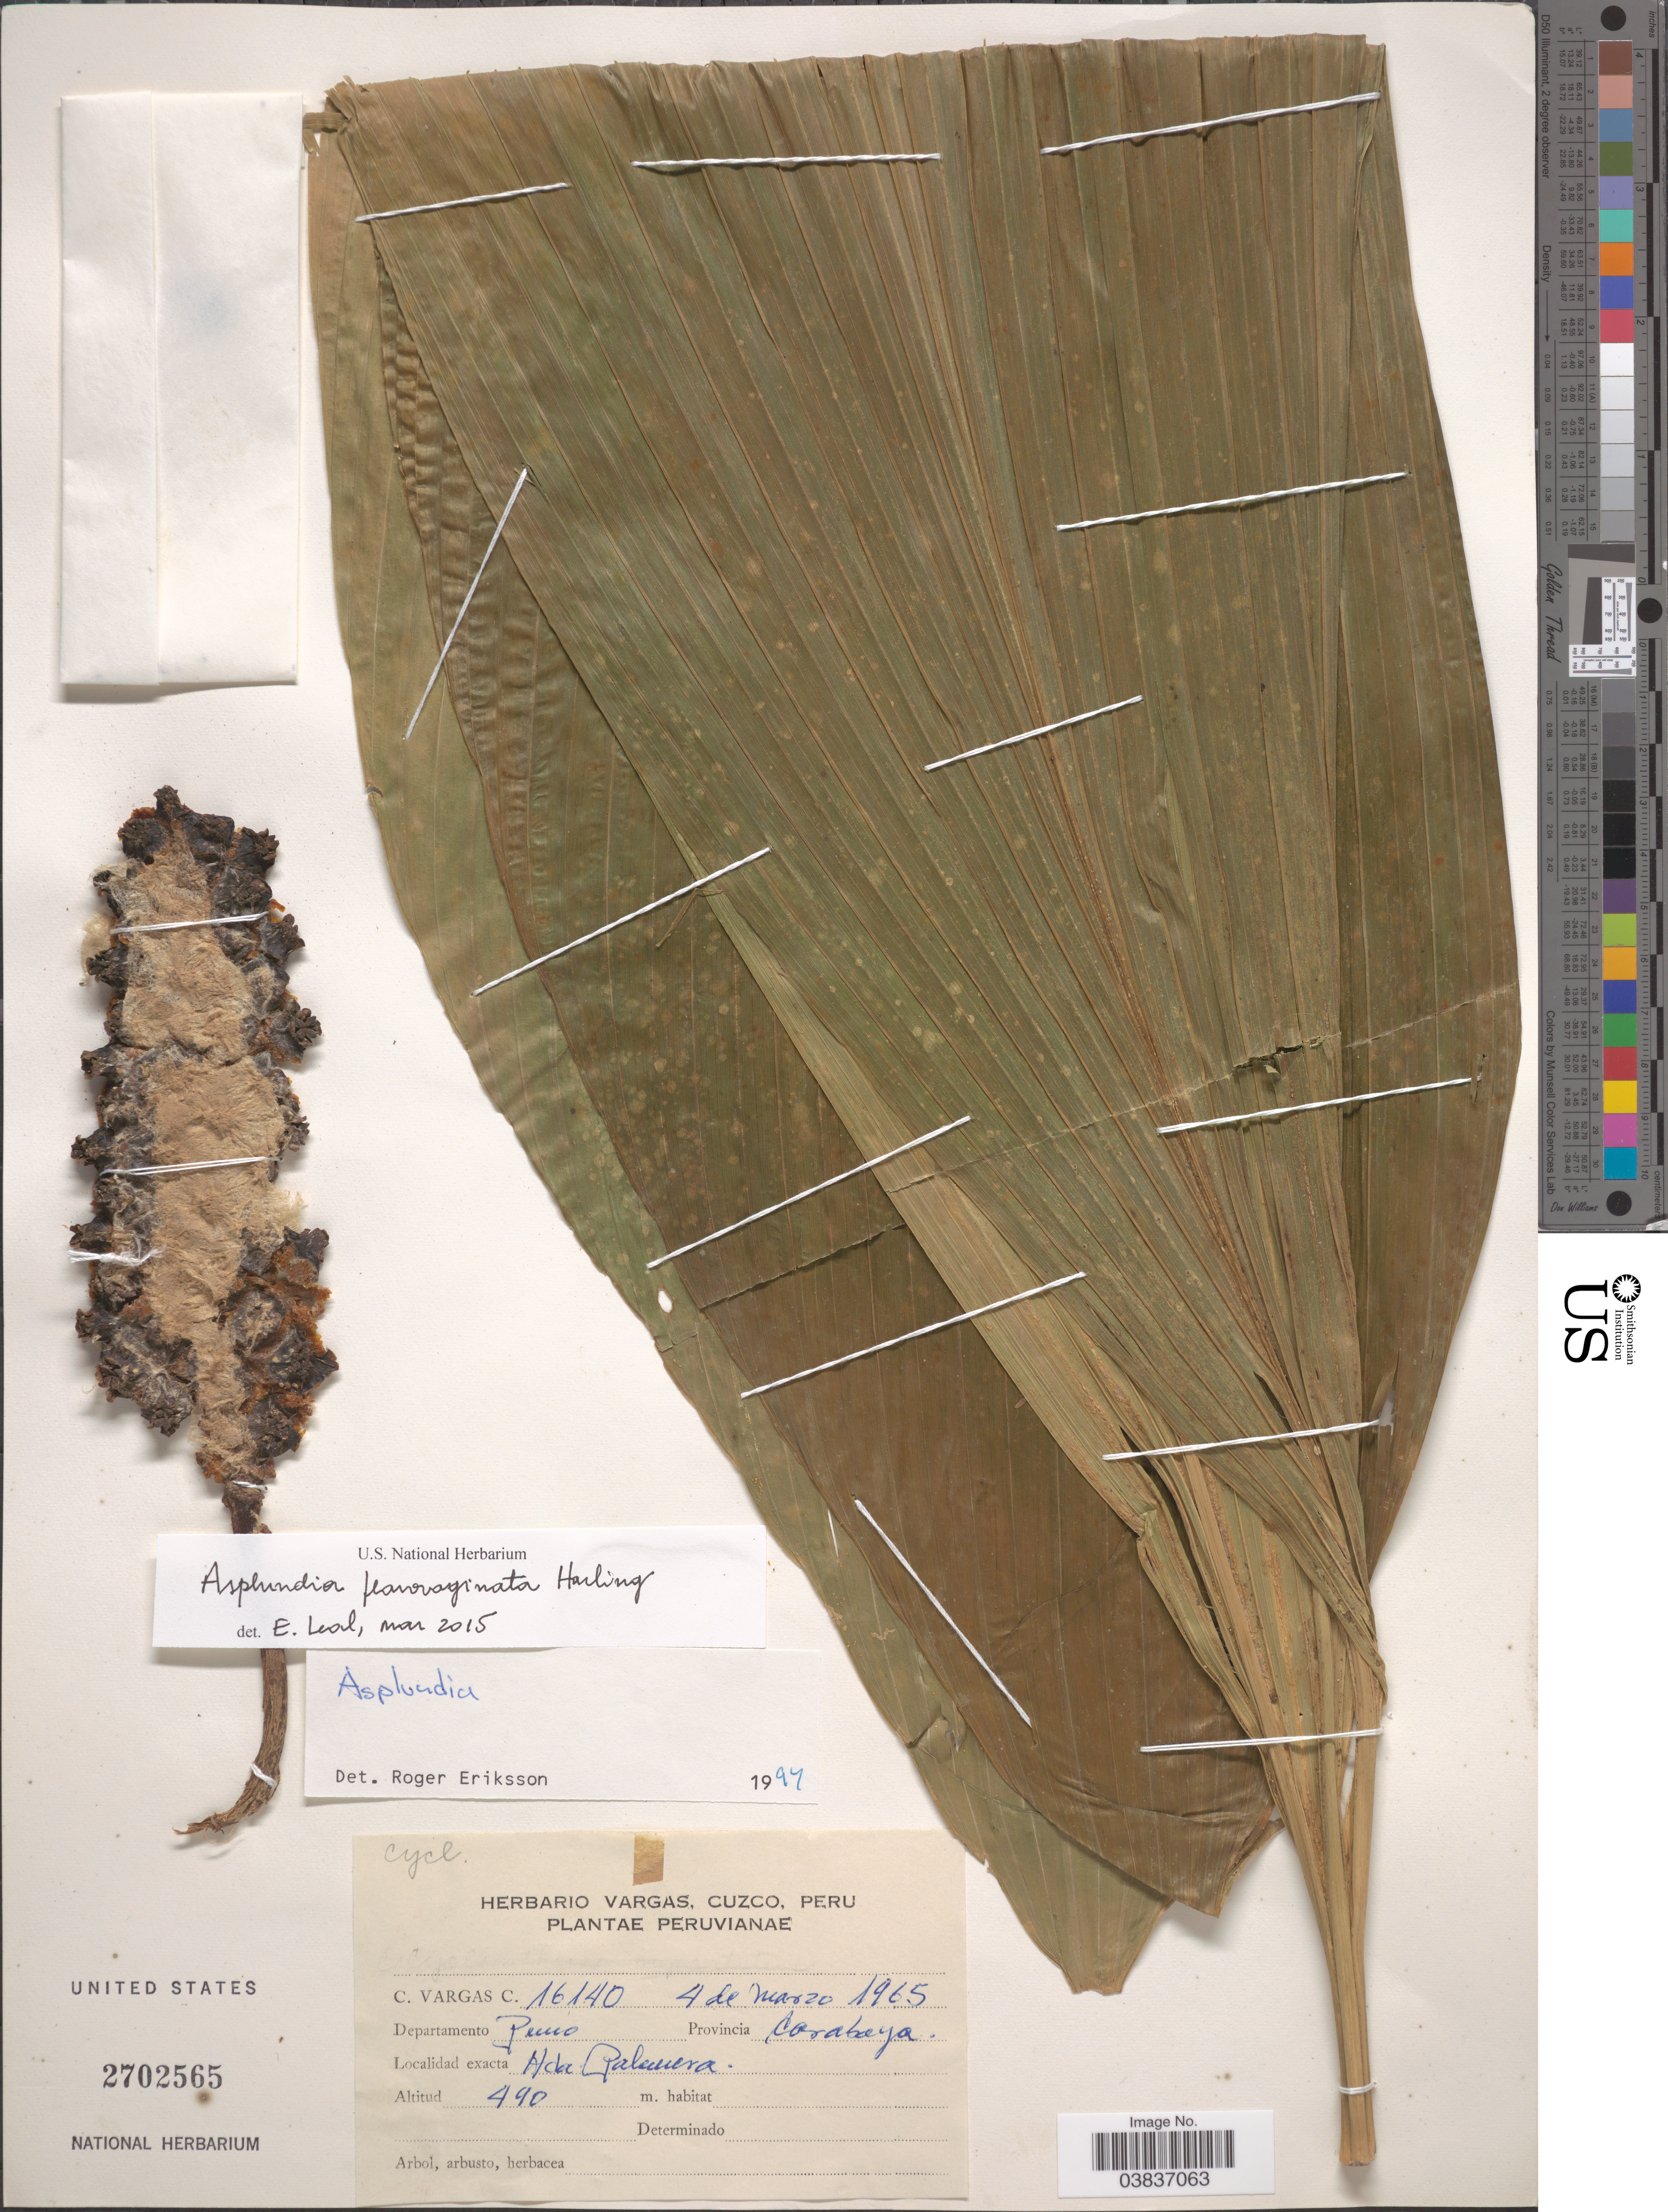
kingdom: Plantae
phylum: Tracheophyta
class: Liliopsida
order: Pandanales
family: Cyclanthaceae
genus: Asplundia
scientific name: Asplundia flavovaginata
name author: Harling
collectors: C. Vargas Calderón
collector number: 16140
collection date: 1965-03-04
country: Peru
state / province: Puno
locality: Departamento Puno. Provincia Carabaya. Hda. Palmera.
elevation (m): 490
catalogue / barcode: US 2702565